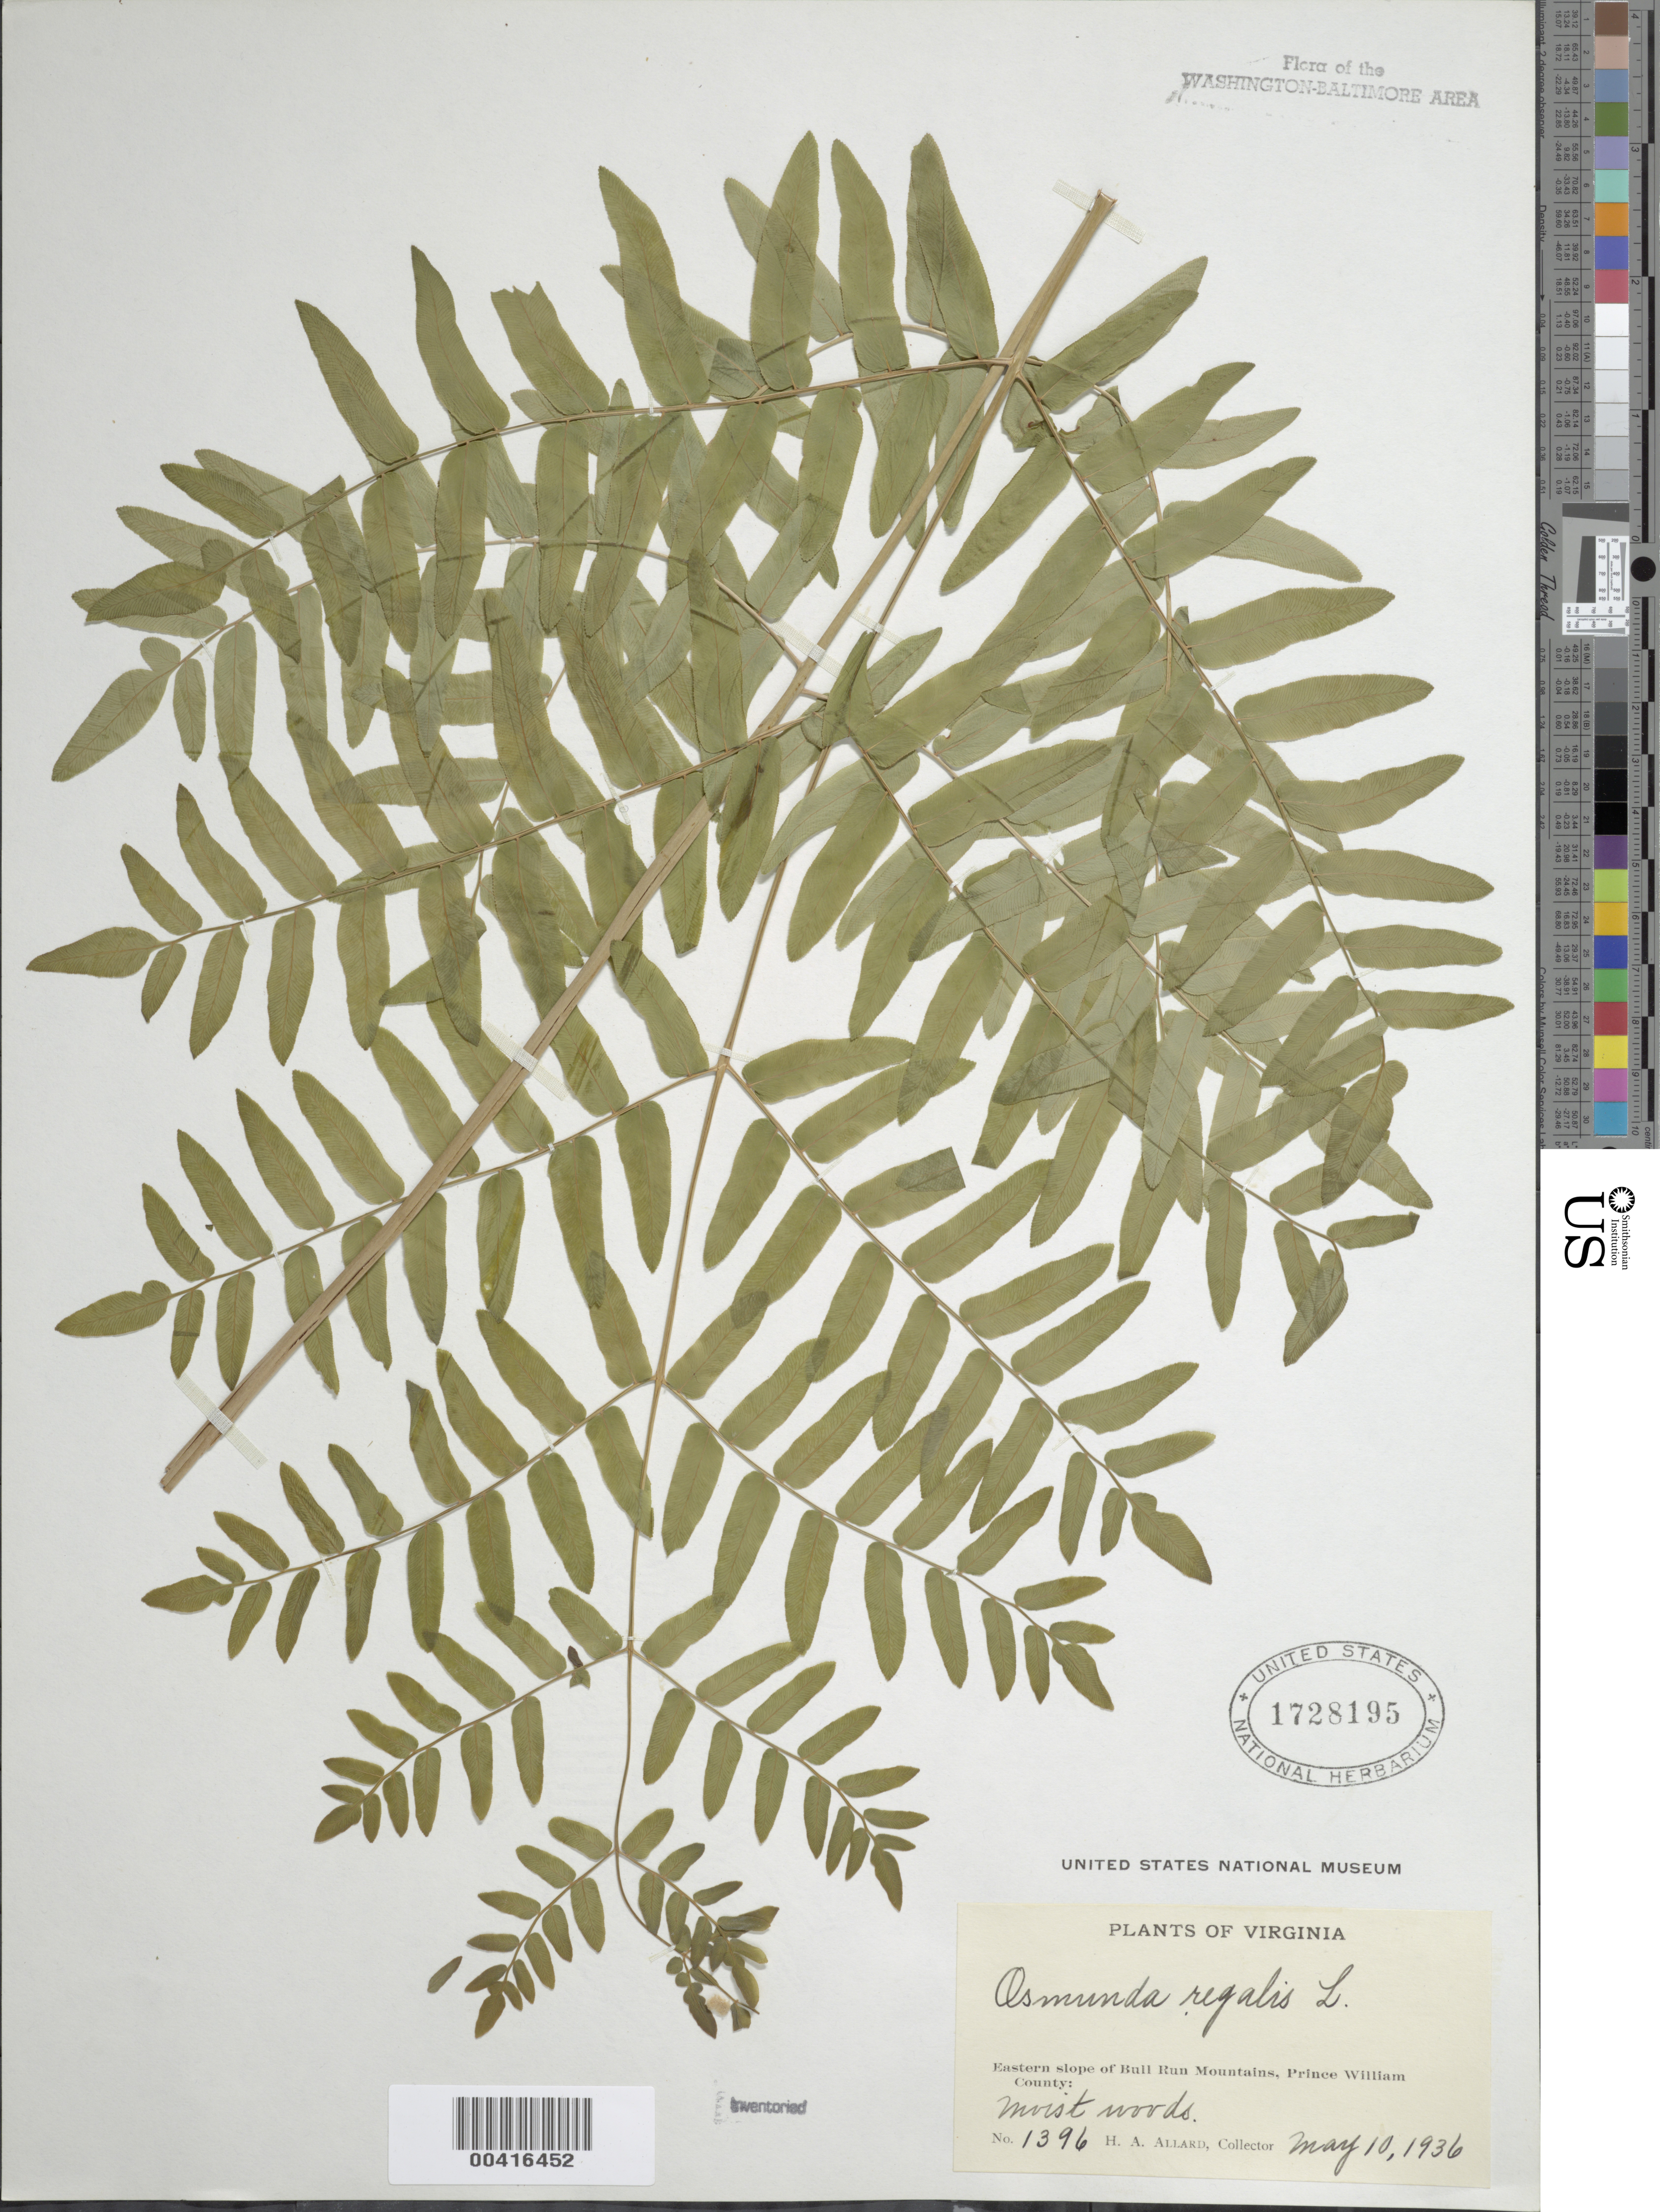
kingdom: Plantae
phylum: Tracheophyta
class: Polypodiopsida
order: Osmundales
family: Osmundaceae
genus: Osmunda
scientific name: Osmunda regalis var. spectabilis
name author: (Willd.) A. Gray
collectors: H. A. Allard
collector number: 1396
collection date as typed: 10 May 1936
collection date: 1936-05-10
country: United States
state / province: Virginia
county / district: Prince William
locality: Eastern slope of Bull Run Mountains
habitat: Moist woods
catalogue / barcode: US 1728195